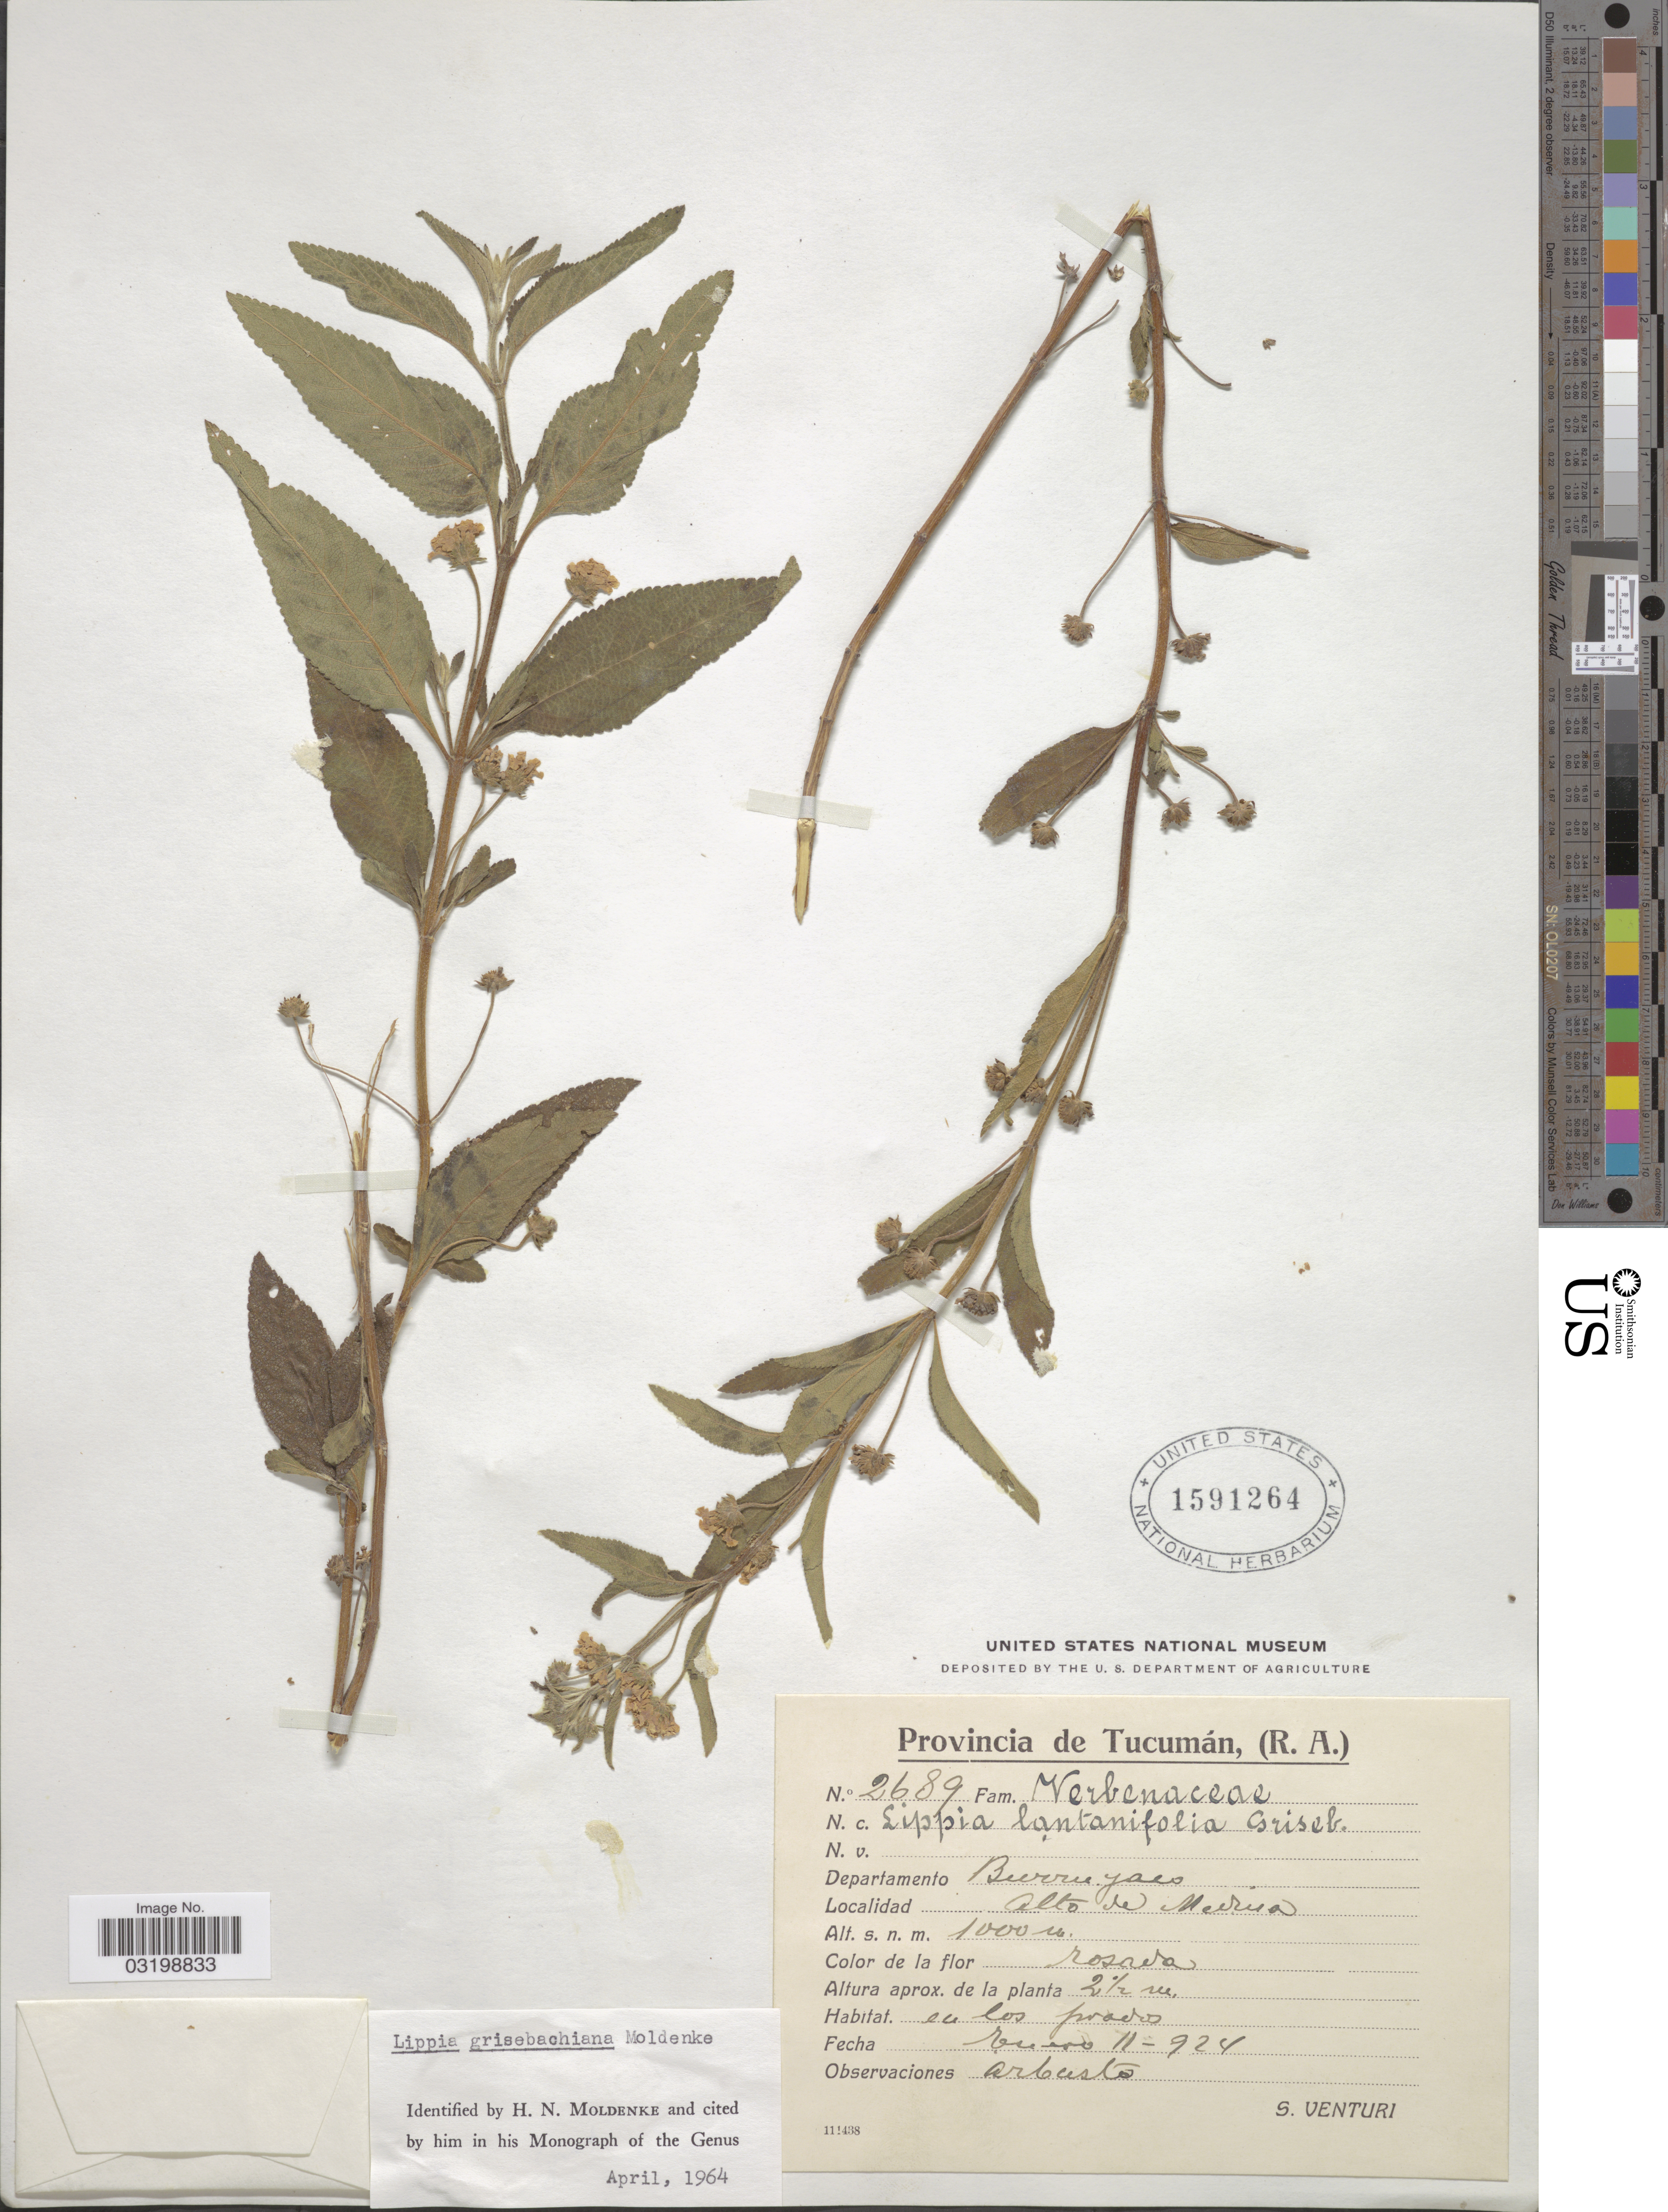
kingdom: Plantae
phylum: Tracheophyta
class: Magnoliopsida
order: Lamiales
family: Verbenaceae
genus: Lippia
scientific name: Lippia grisebachiana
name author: Moldenke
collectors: S. Venturi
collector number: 2689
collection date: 1924-01-11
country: Argentina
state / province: Tucuman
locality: Departamento Burruyaco. Alto de Medina.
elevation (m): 1000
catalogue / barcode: US 1591264